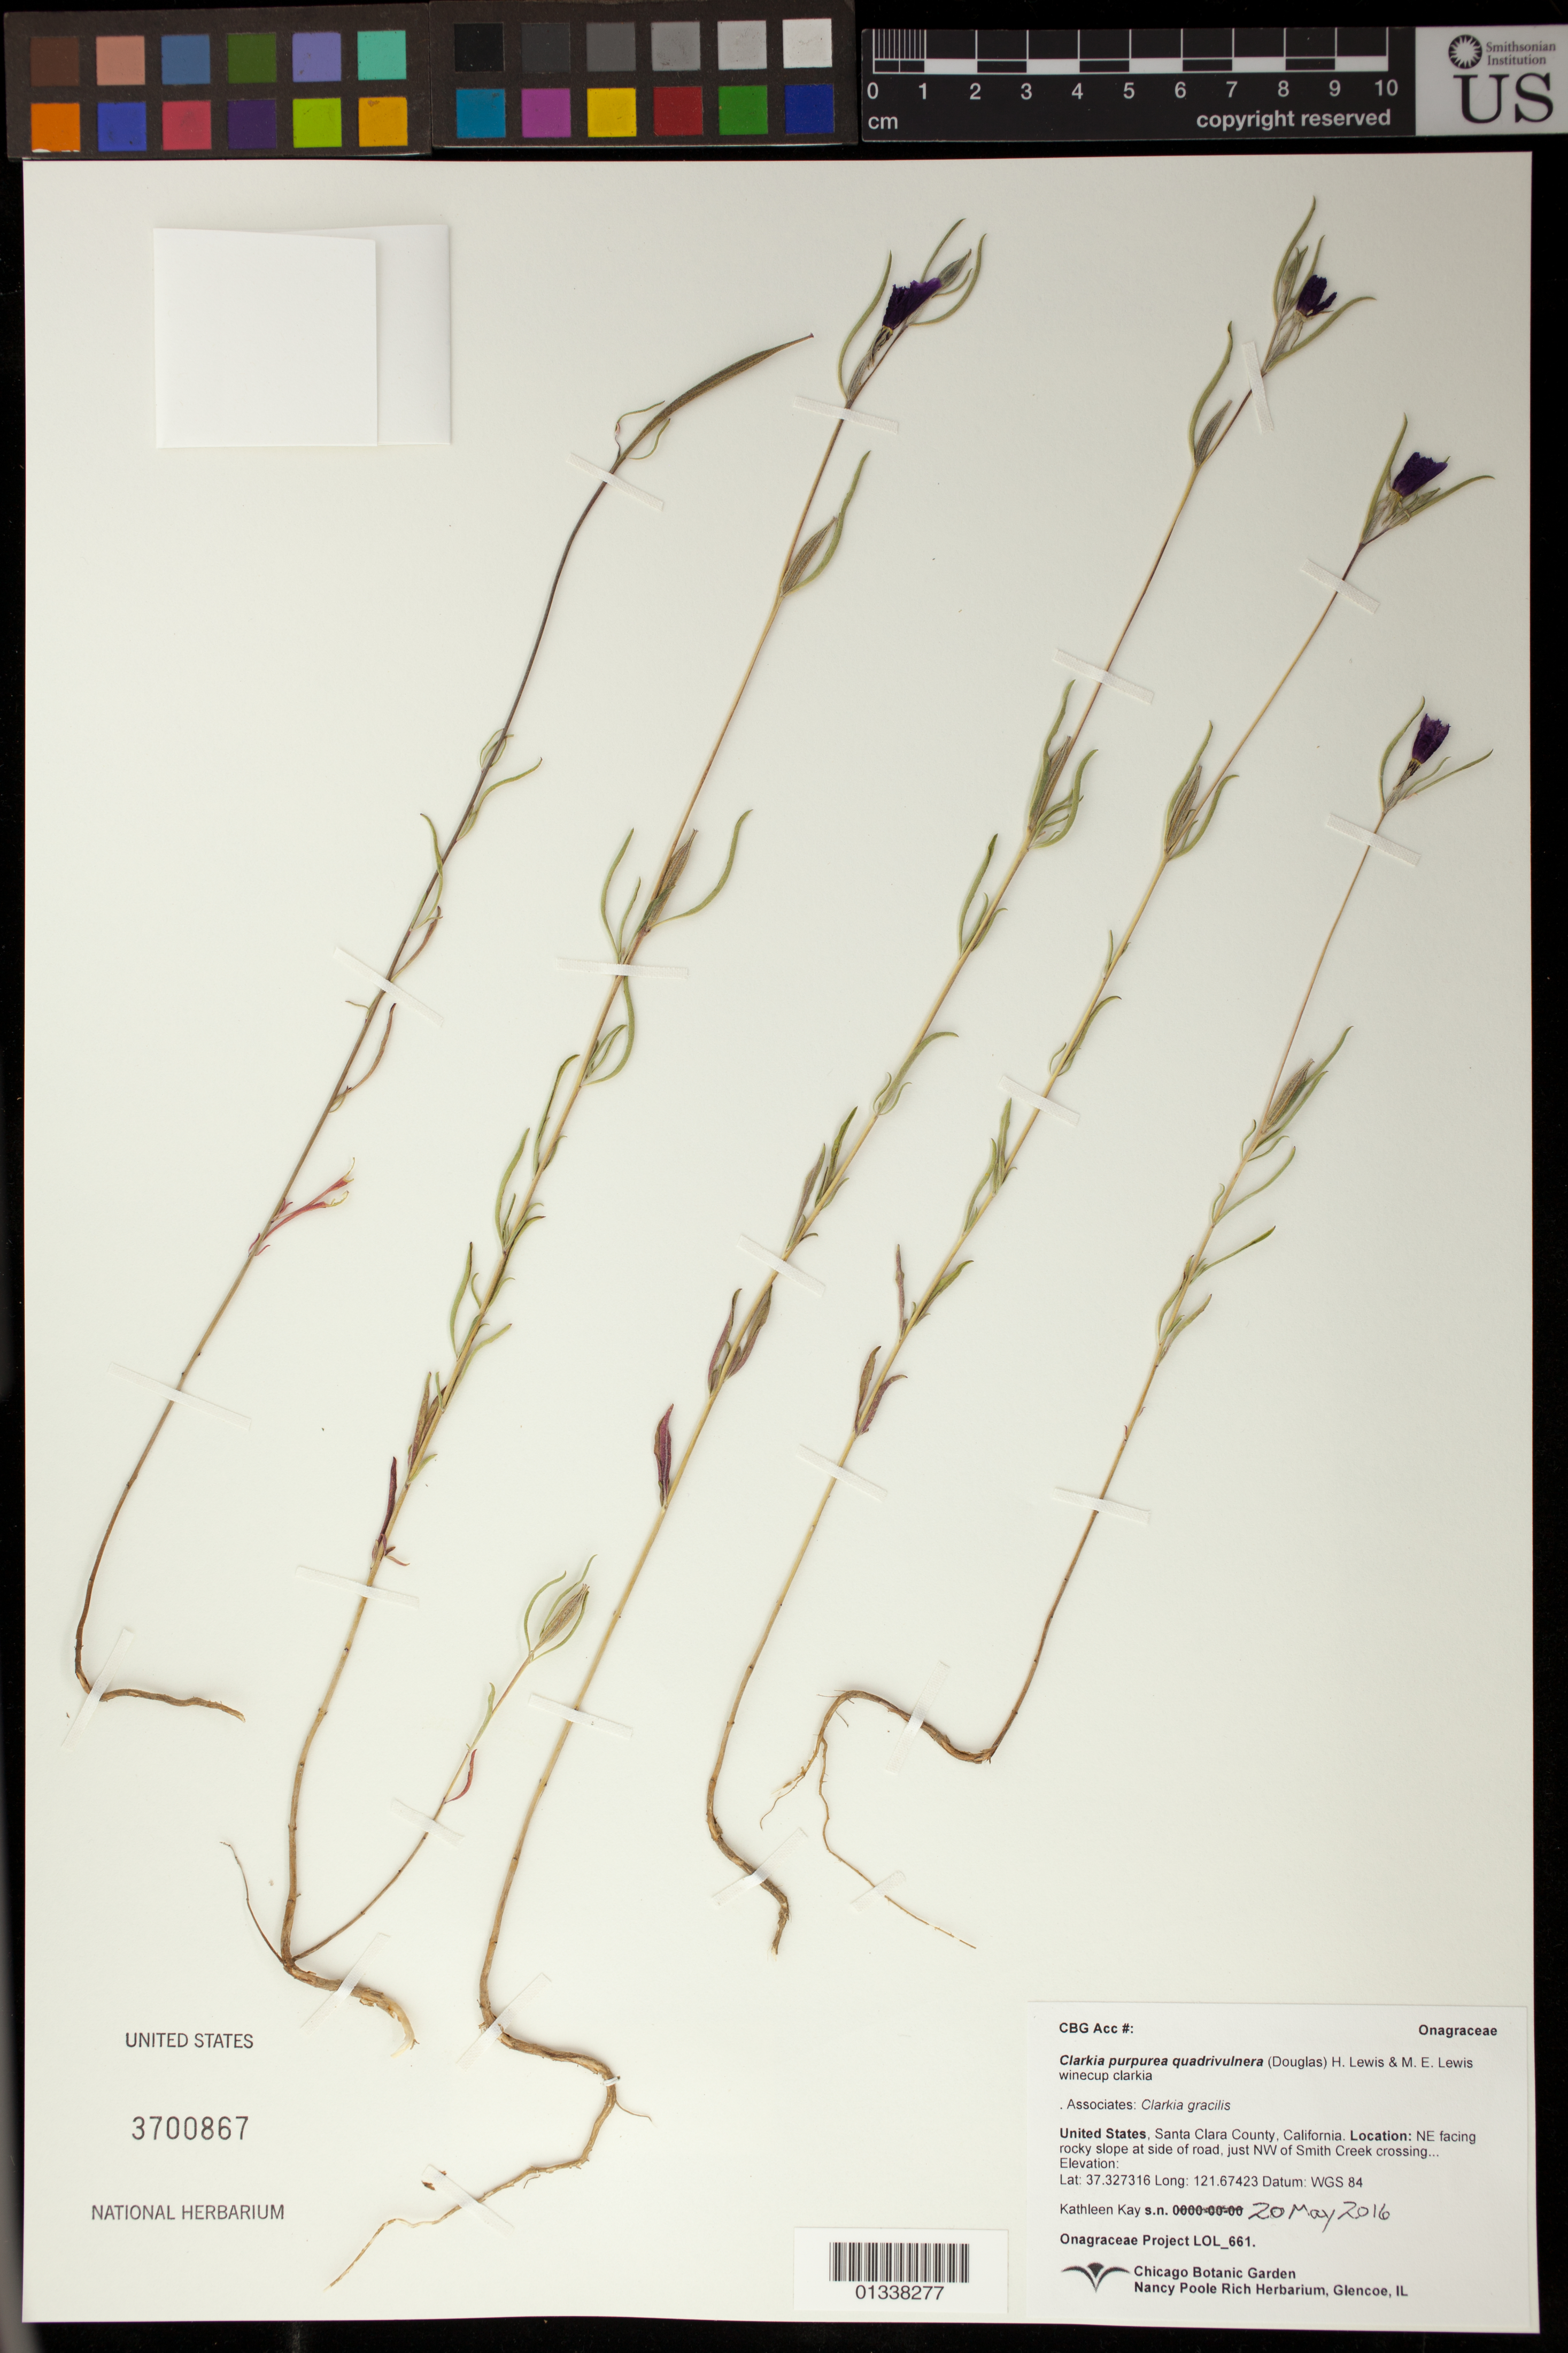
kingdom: Plantae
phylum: Tracheophyta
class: Magnoliopsida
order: Myrtales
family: Onagraceae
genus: Clarkia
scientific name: Clarkia purpurea subsp. quadrivulnera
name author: (Douglas) H.F. Lewis & M.R. Lewis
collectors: K. Kay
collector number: LOL 661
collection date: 2016-05-20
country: United States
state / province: California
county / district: Santa Clara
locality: Mt. Hamilton Road, NE facing rocky slope at side of road, just NW of Smith Creek crossing.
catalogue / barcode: US 3700867